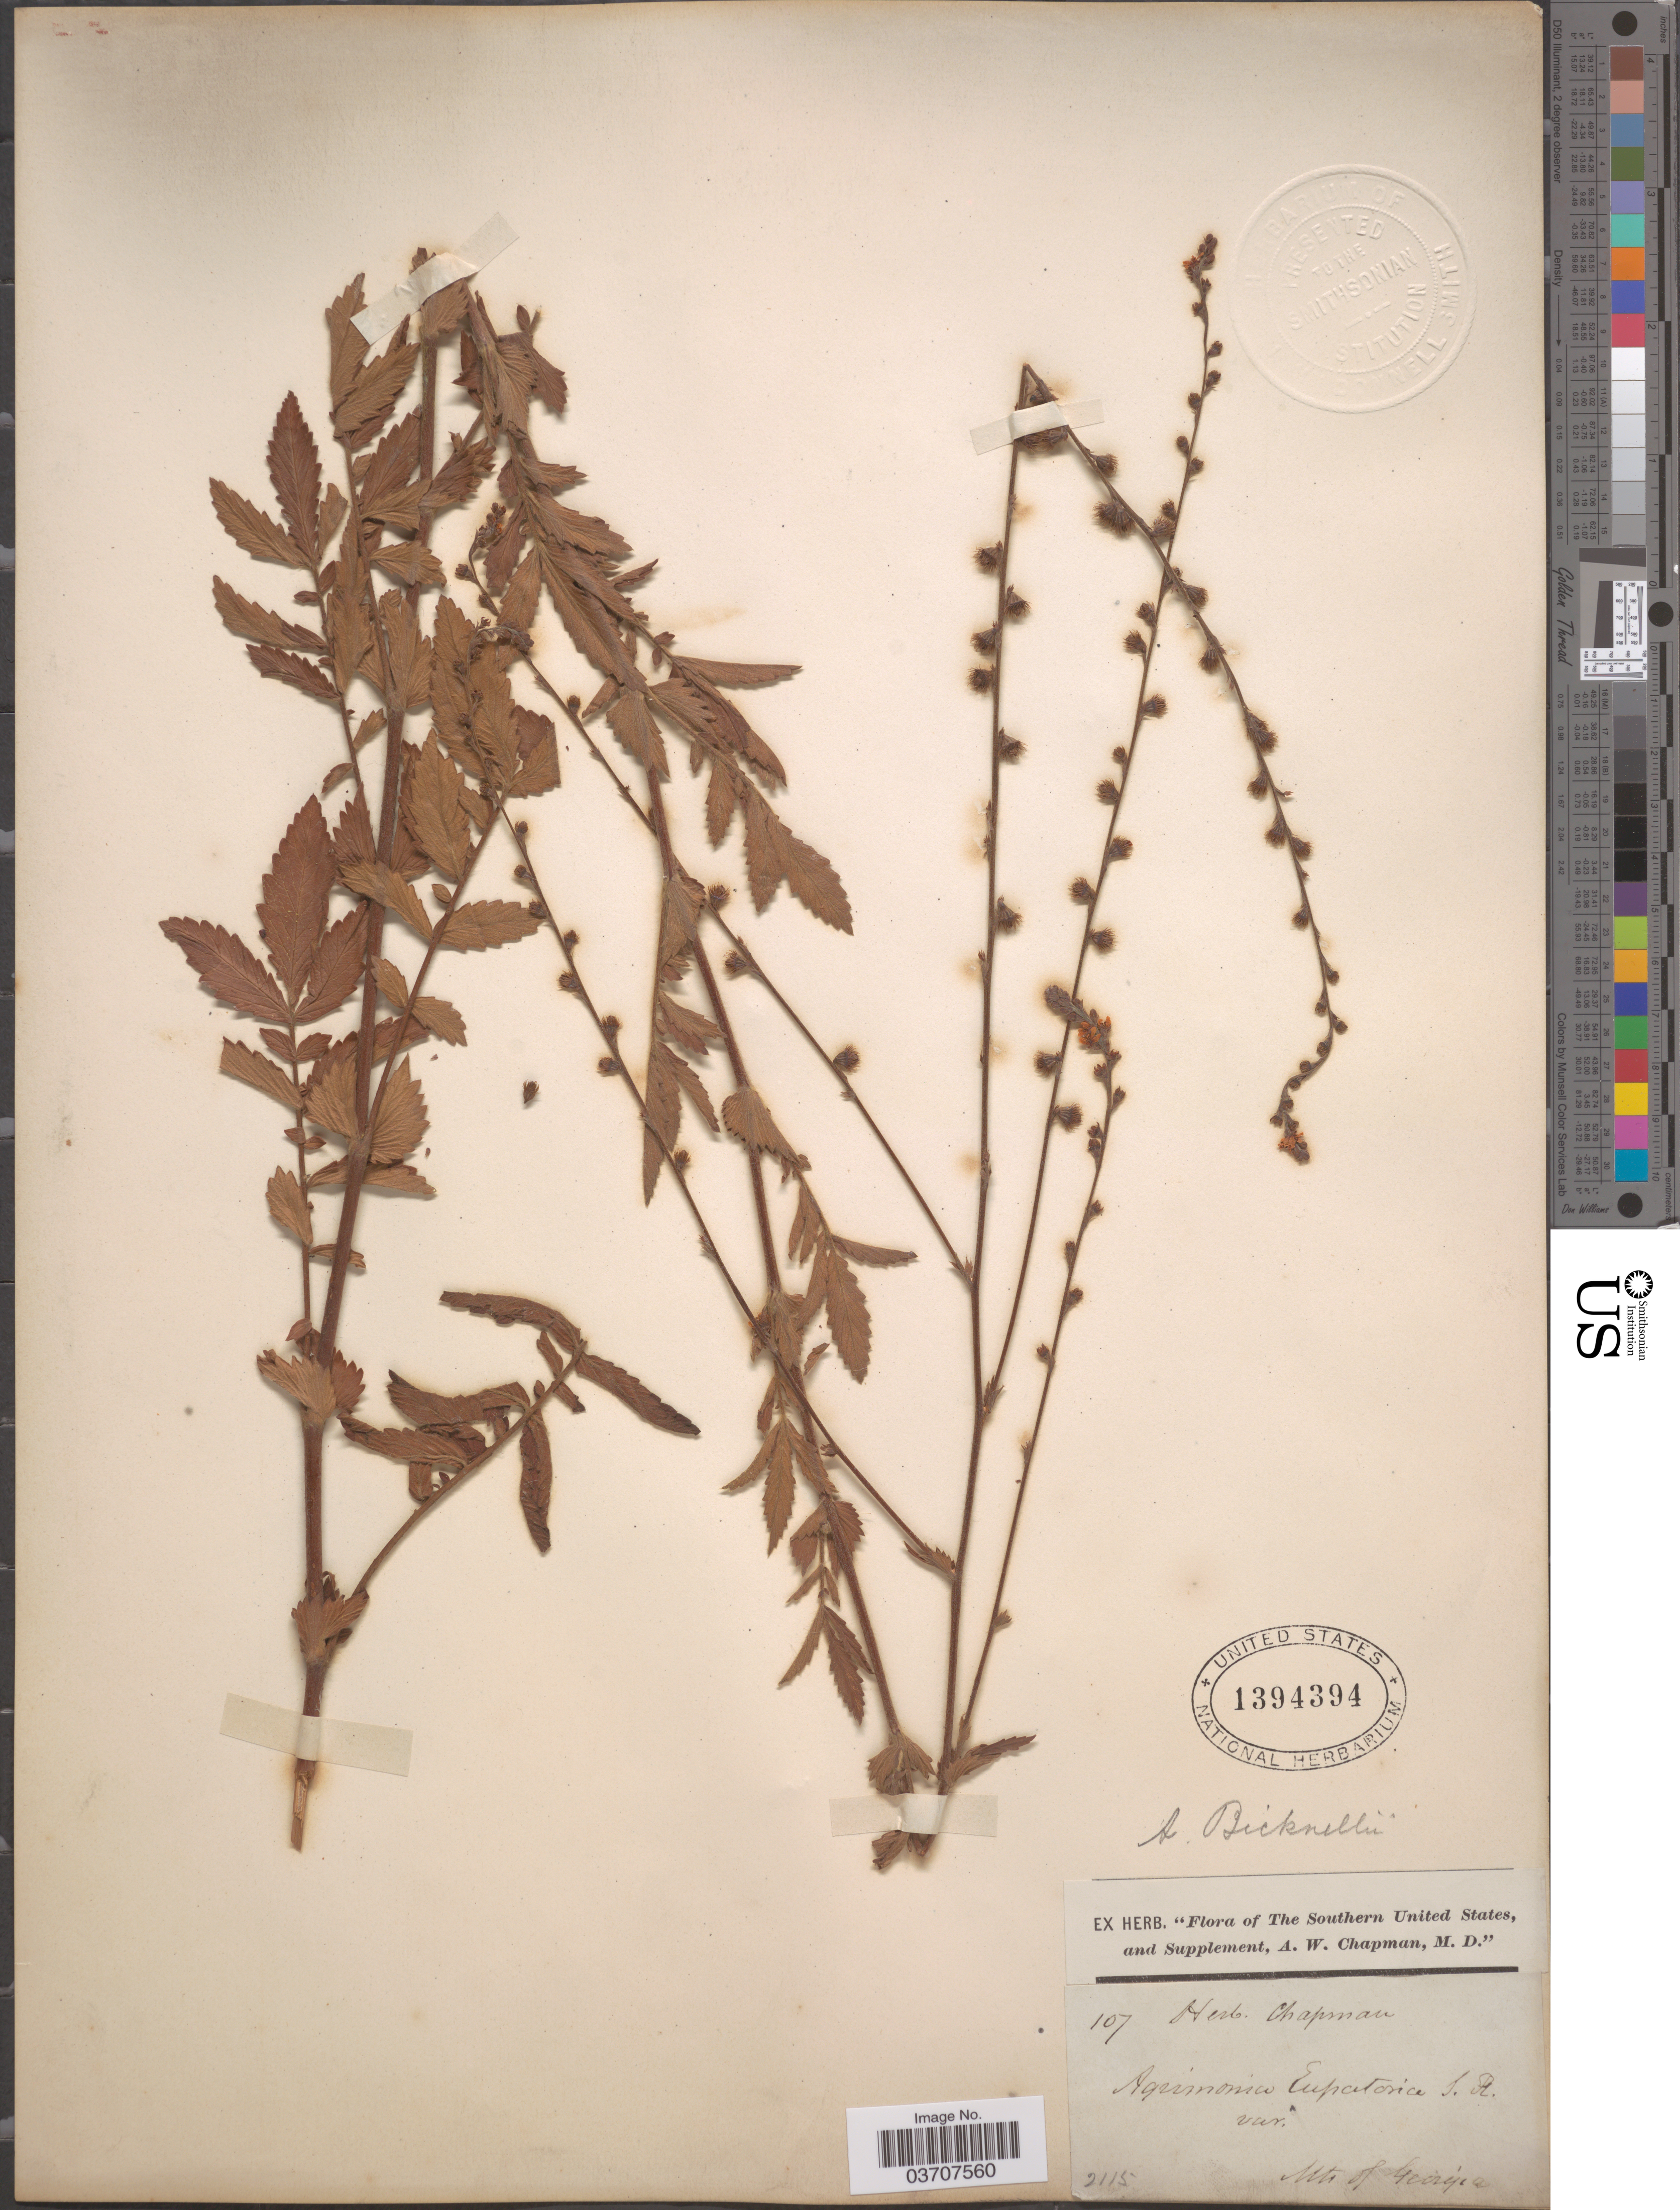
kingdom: Plantae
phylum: Tracheophyta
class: Magnoliopsida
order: Rosales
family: Rosaceae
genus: Agrimonia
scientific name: Agrimonia bicknellii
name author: (Kearney) Rydb.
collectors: ex herb. A.W. Chapman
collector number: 107/2115?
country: United States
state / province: Georgia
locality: Southern United States. Mts. of Georgia.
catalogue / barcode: US 1394394